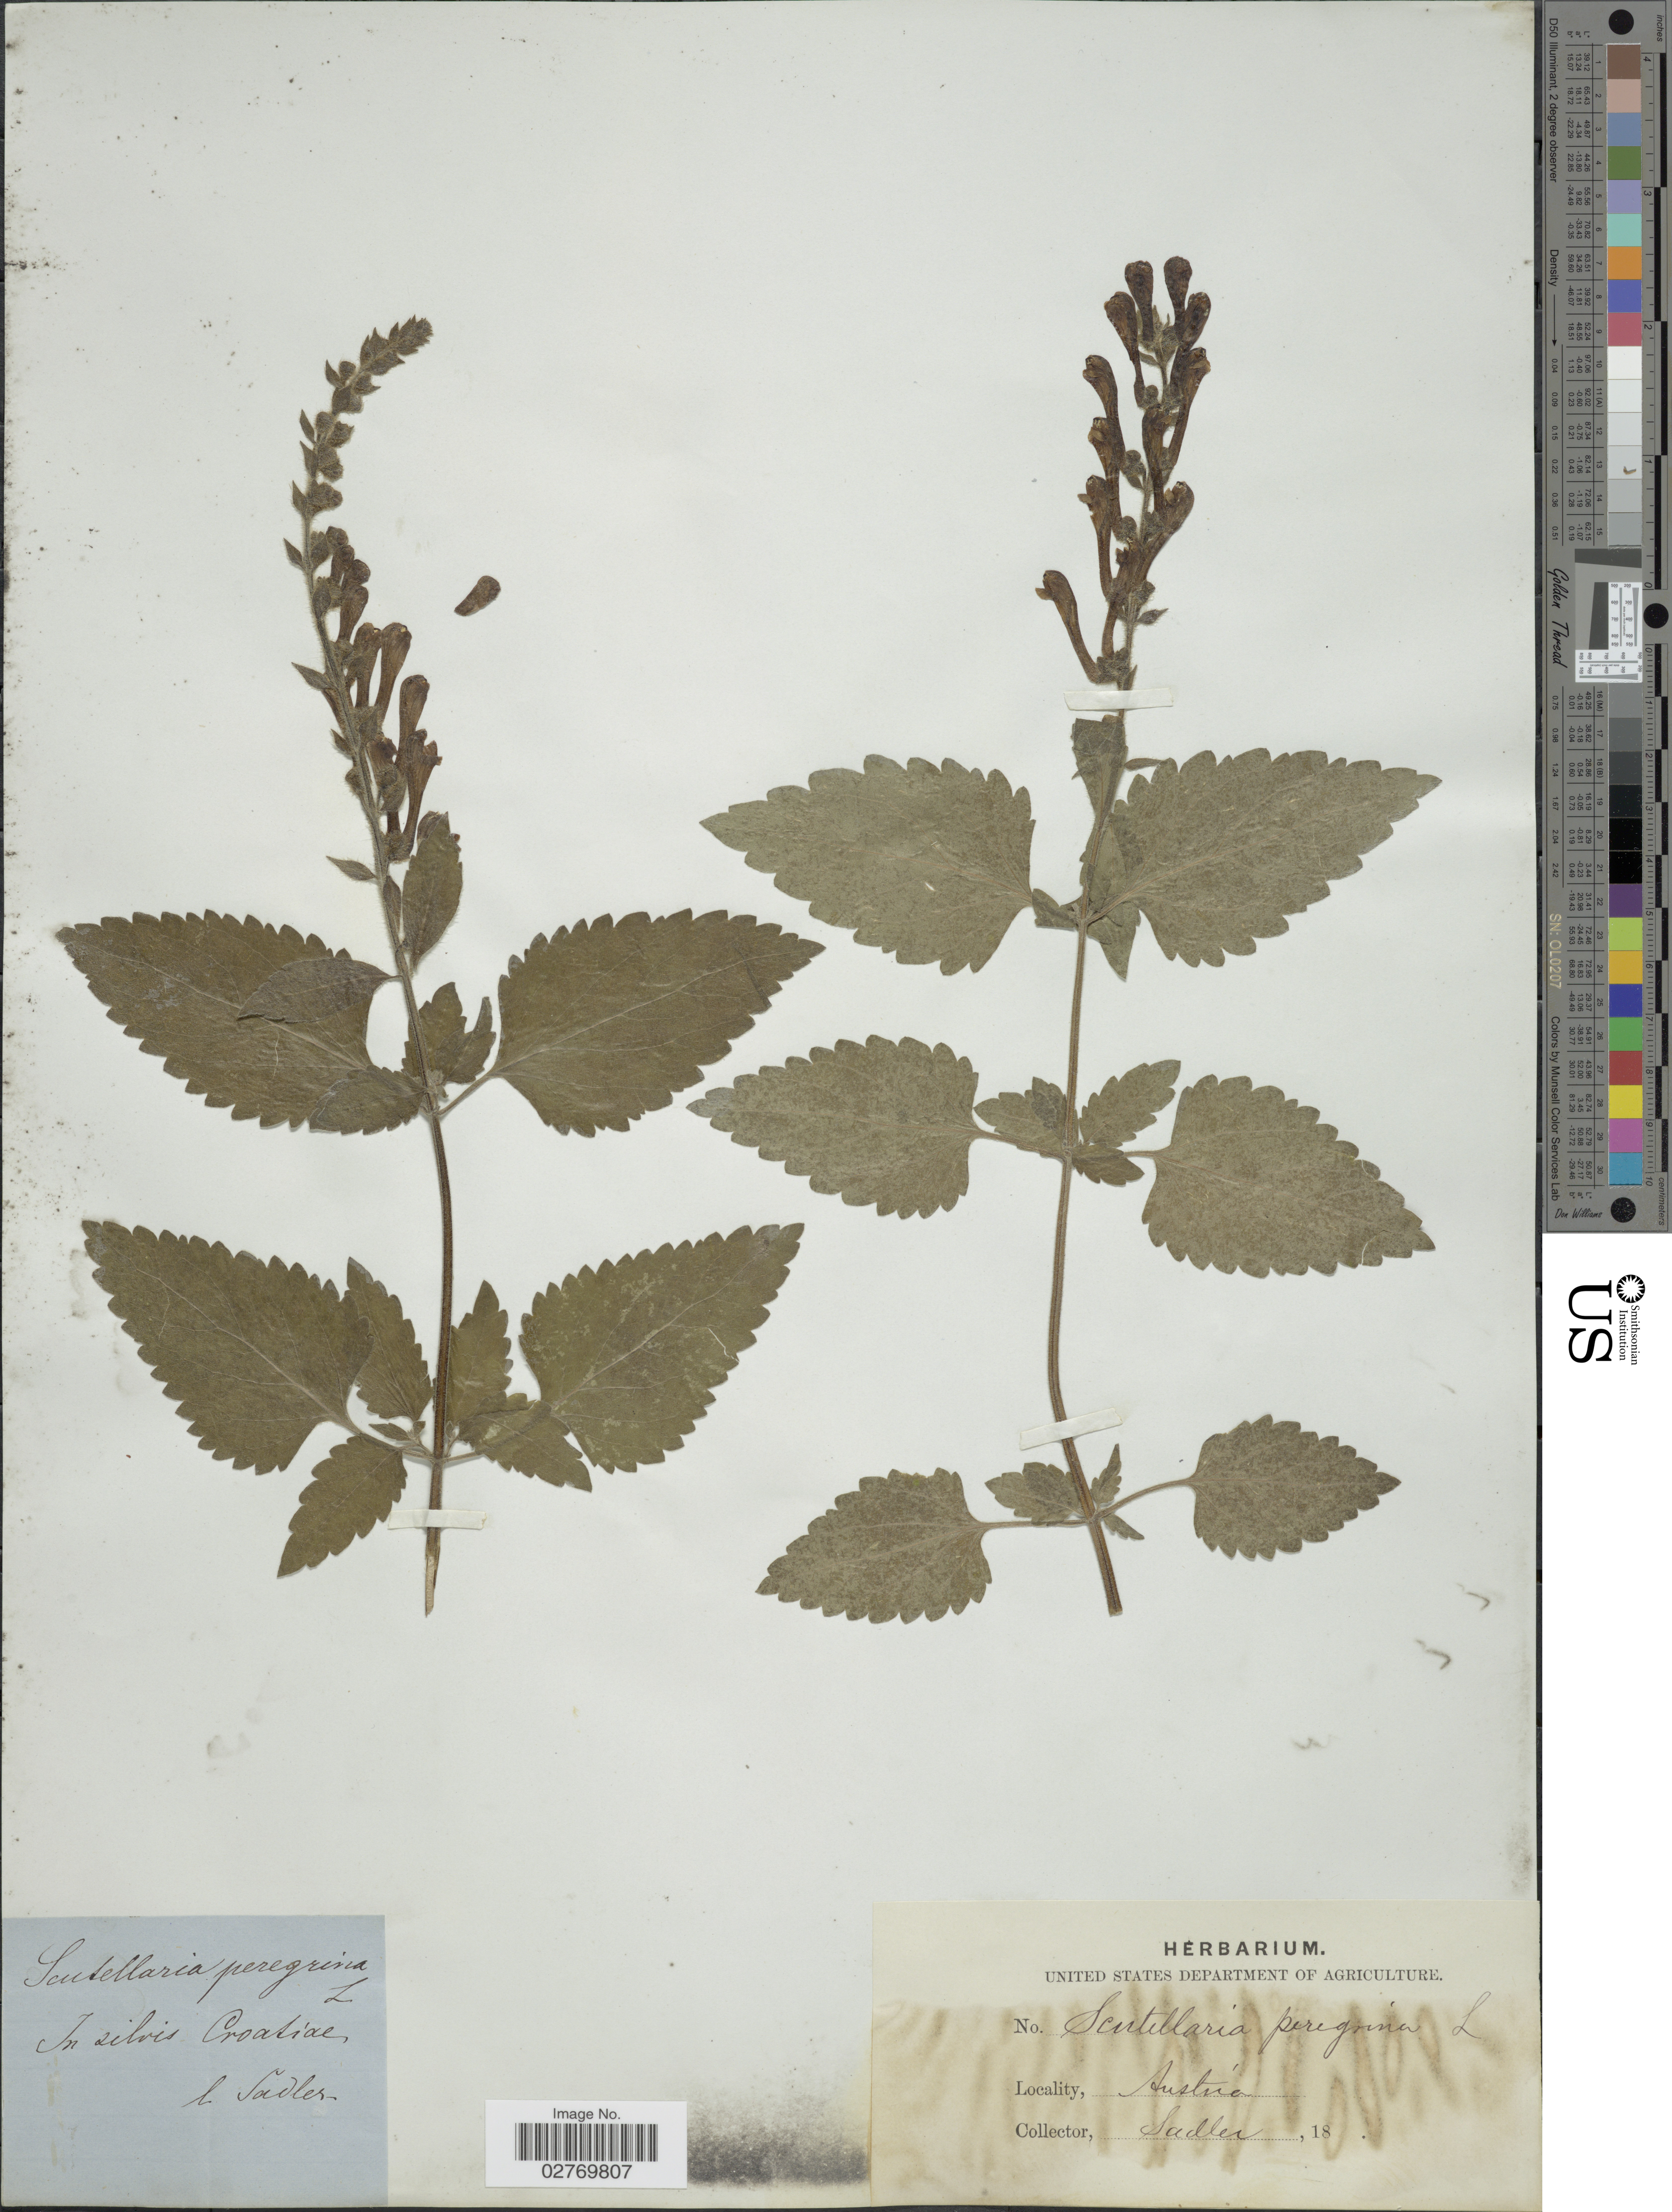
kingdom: Plantae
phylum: Tracheophyta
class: Magnoliopsida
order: Lamiales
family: Lamiaceae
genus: Scutellaria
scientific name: Scutellaria peregrina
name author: L.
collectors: -. Sadler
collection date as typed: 18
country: Austria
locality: In silvis Croatiae.